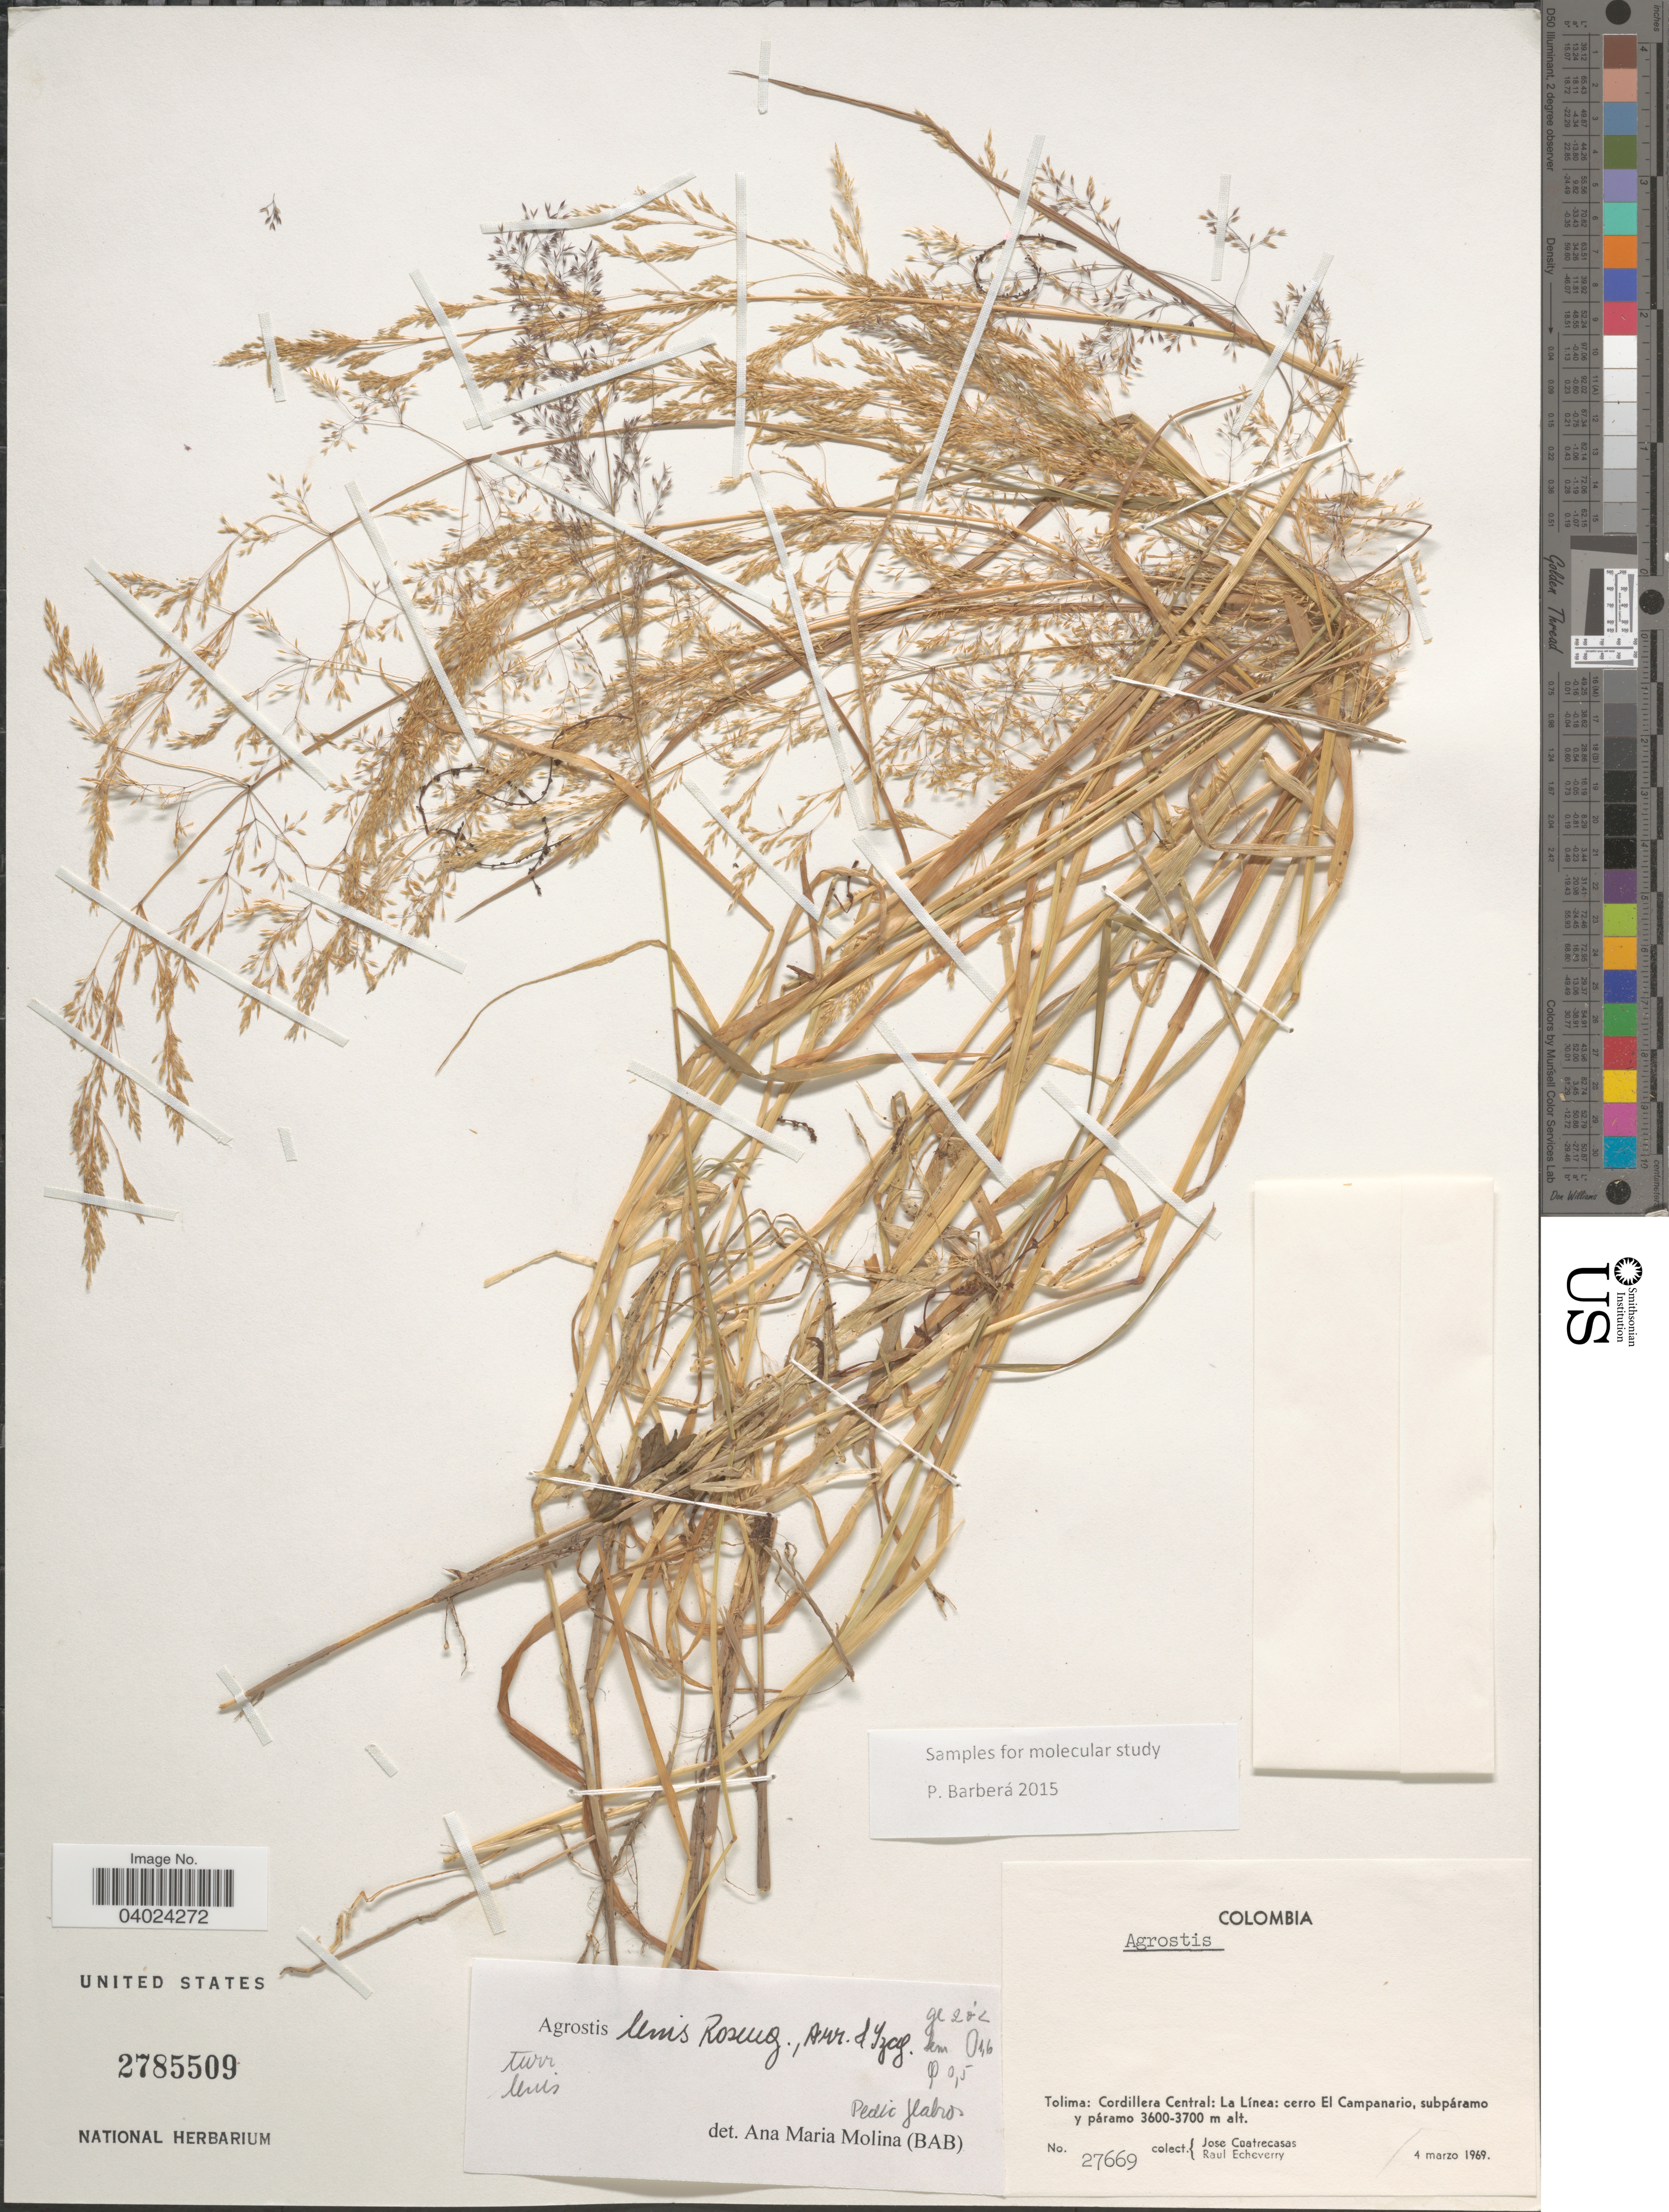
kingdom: Plantae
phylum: Tracheophyta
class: Liliopsida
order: Poales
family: Poaceae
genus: Agrostis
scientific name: Agrostis lenis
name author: Roseng.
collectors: J. Cuatrecasas & R. Echeverry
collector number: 27669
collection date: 1969-03-04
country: Colombia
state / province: Tolima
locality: Cordillera Central: La Línea: cerro El Campanario, subpáramo y páramo.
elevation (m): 3600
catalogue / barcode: US 2785509